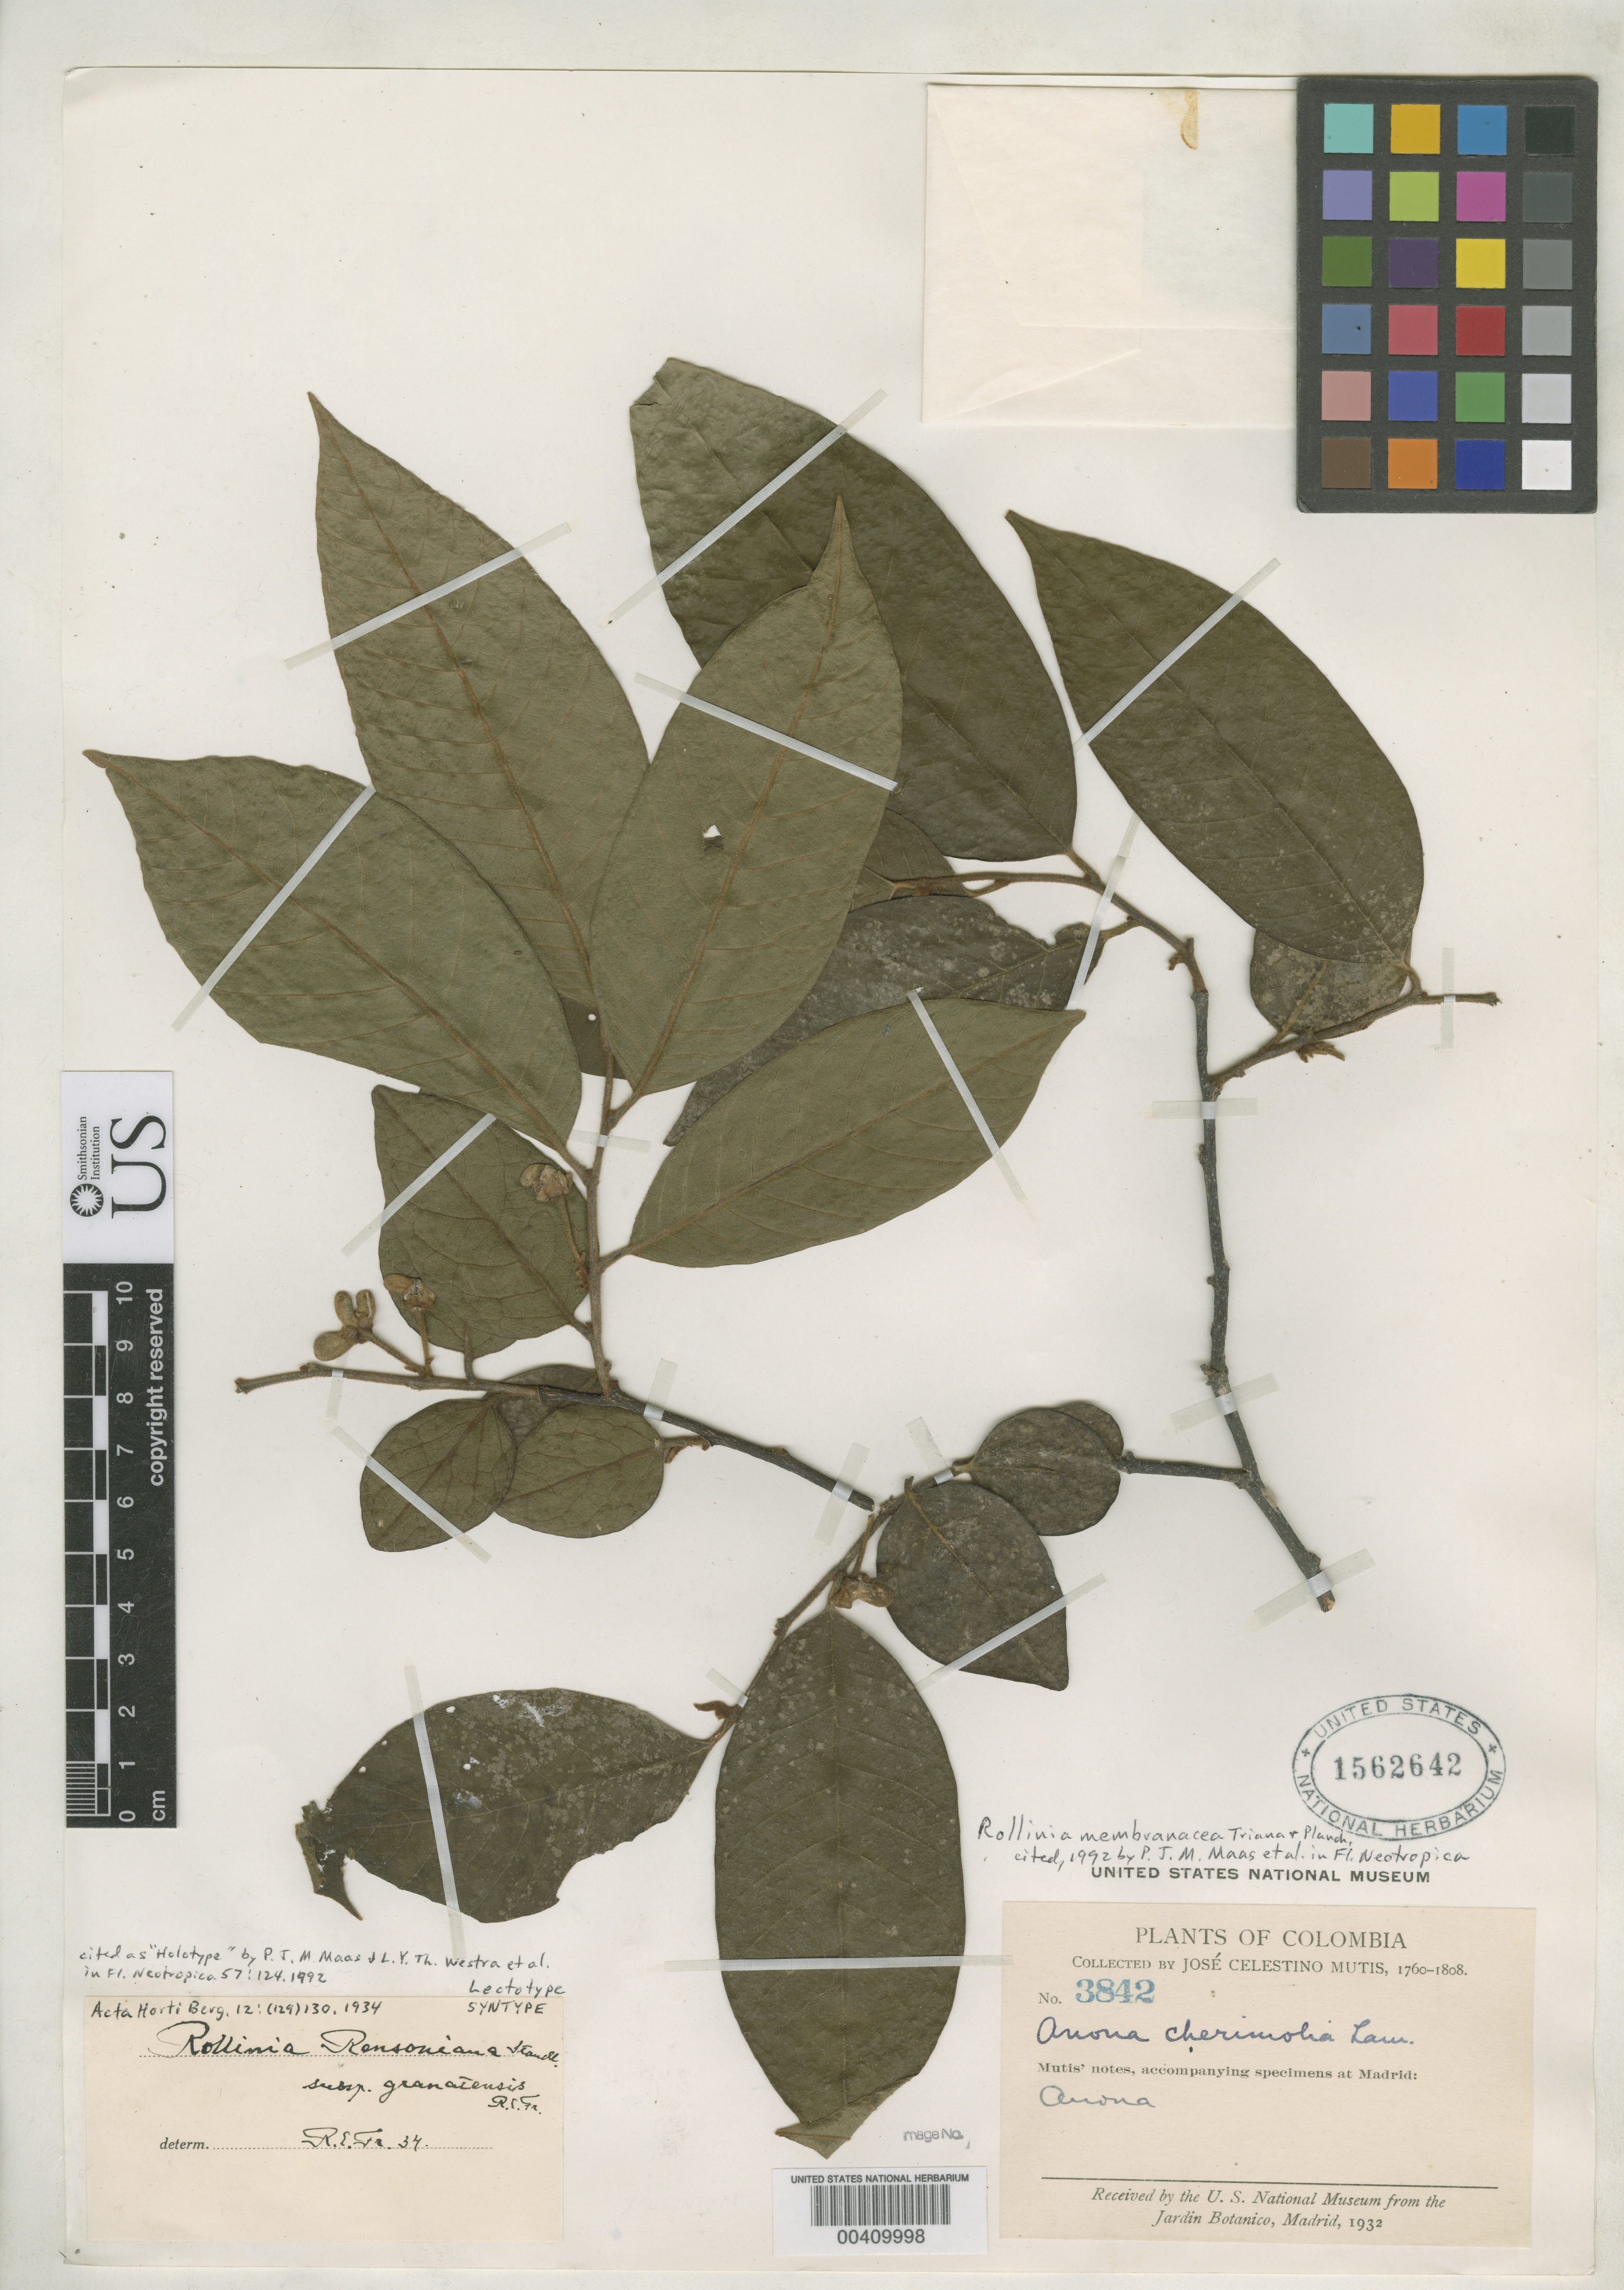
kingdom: Plantae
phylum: Tracheophyta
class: Magnoliopsida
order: Magnoliales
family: Annonaceae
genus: Rollinia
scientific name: Rollinia rensoniana subsp. granatensis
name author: R.E. Fr.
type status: Lectotype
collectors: J. C. B. Mutis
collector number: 3842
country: Colombia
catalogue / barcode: US 1562642